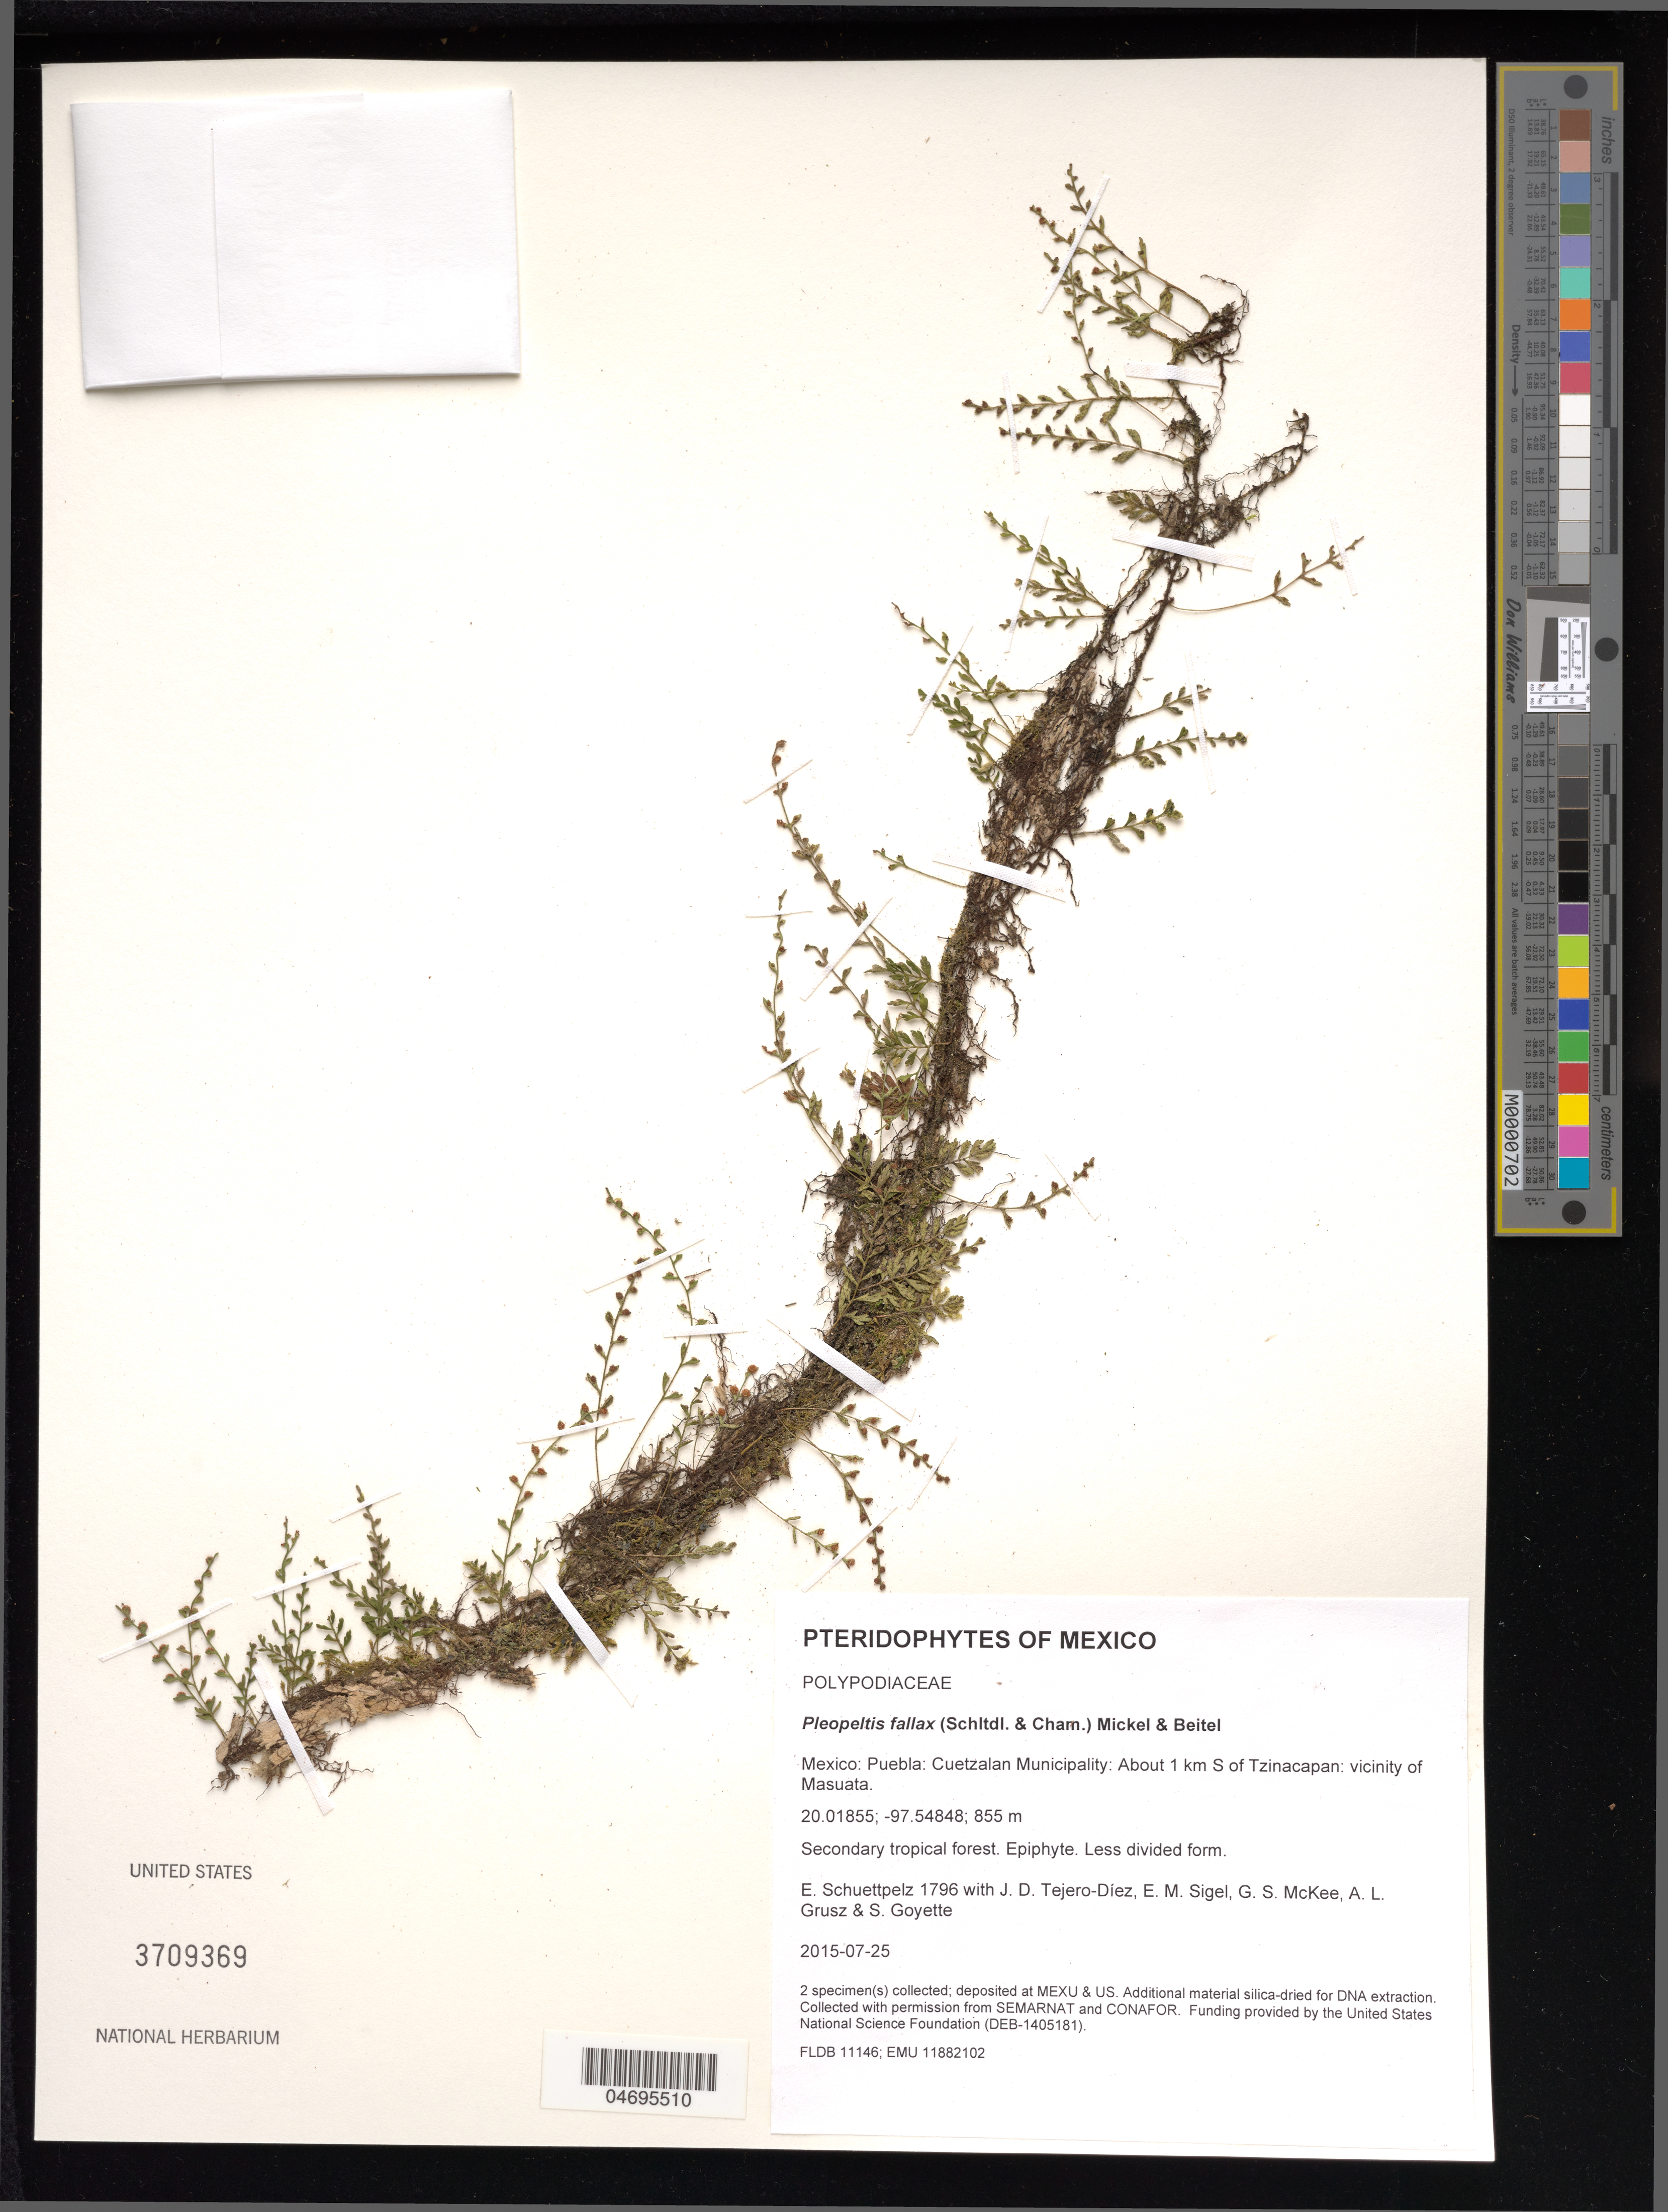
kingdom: Plantae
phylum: Tracheophyta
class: Polypodiopsida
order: Polypodiales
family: Polypodiaceae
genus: Pleopeltis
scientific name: Pleopeltis fallax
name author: (Schltdl. & Cham.) Mickel & Beitel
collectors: E. Schuettpelz, D. Tejero-Díez, E. M. Sigel, G. S. McKee & A. Grusz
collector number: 1796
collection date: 2015-07-25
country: Mexico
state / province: Puebla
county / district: Cuetzalan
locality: About 1 km S of Tzinacapan: vicinity of Masuata.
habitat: Secondary tropical forest.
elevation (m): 855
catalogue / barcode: US 3709369